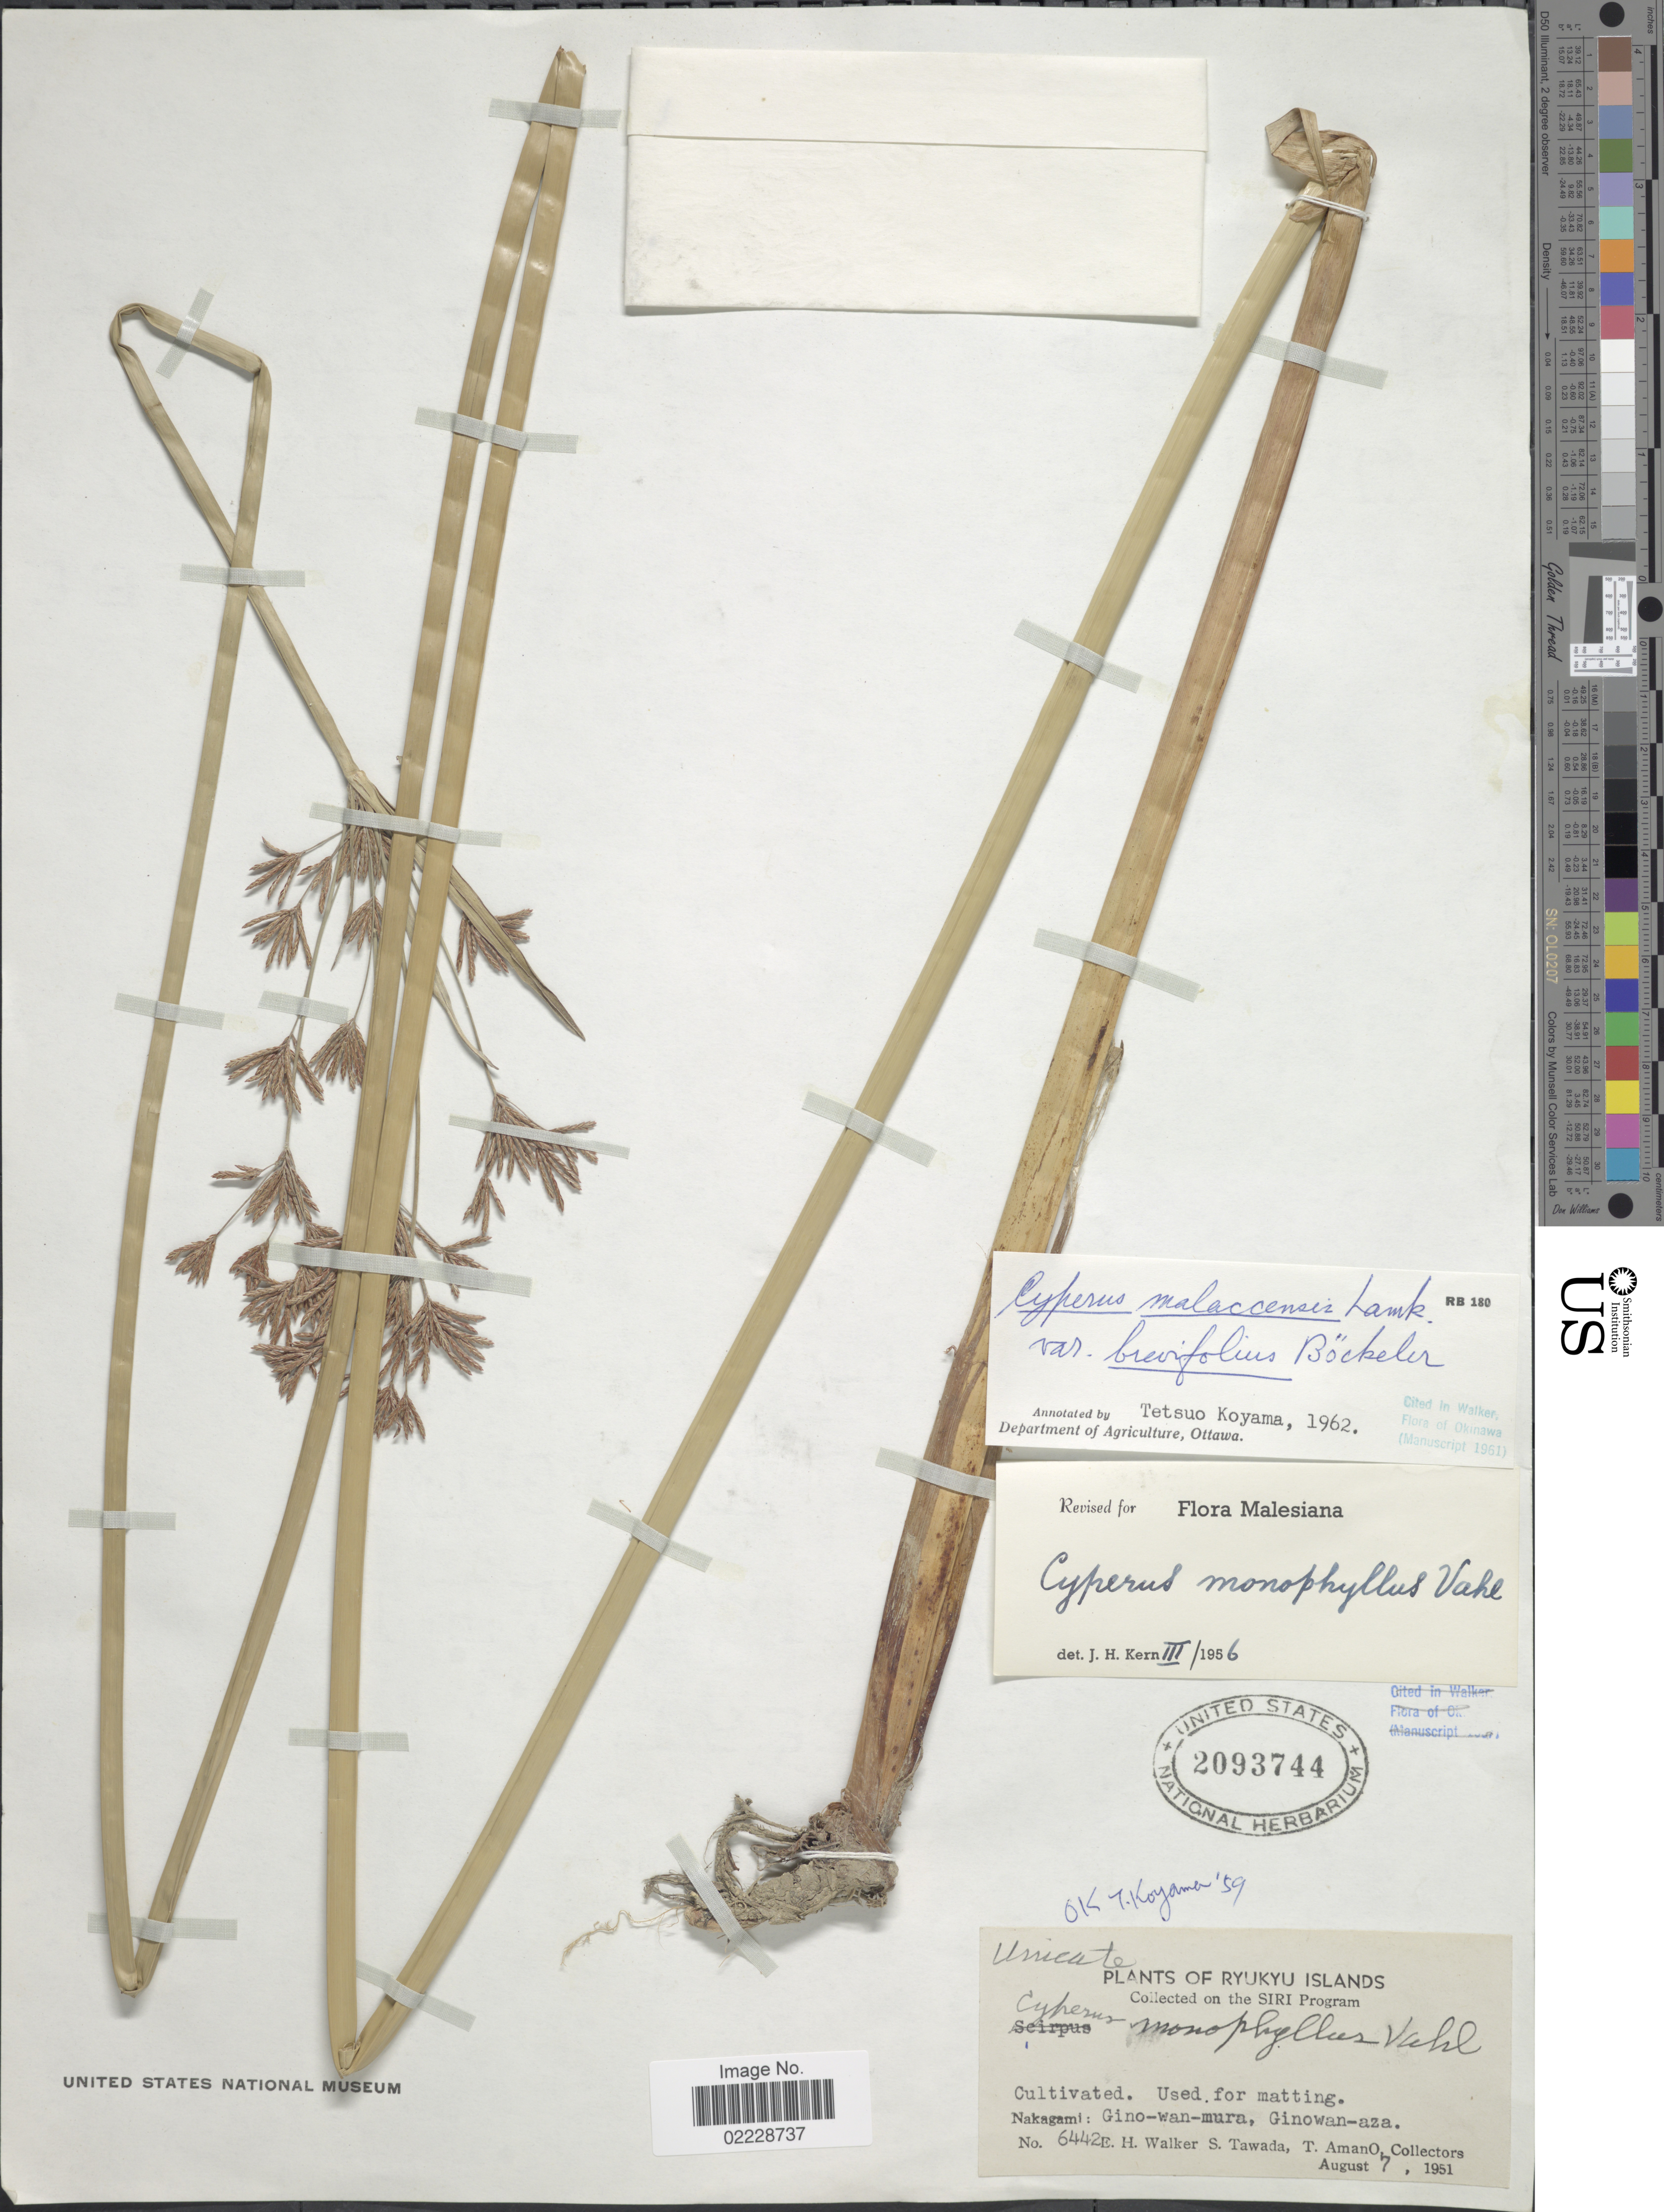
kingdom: Plantae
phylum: Tracheophyta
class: Liliopsida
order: Poales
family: Cyperaceae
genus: Cyperus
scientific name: Cyperus malaccensis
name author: Lam.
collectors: E. H. Walker, S. Tawada & T. Amano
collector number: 6442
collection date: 1951-08-07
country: Japan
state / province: Okinawa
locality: Ryukyu Islands, Nakagami: Gino-wan-mura, Ginowan-aza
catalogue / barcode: US 2093744